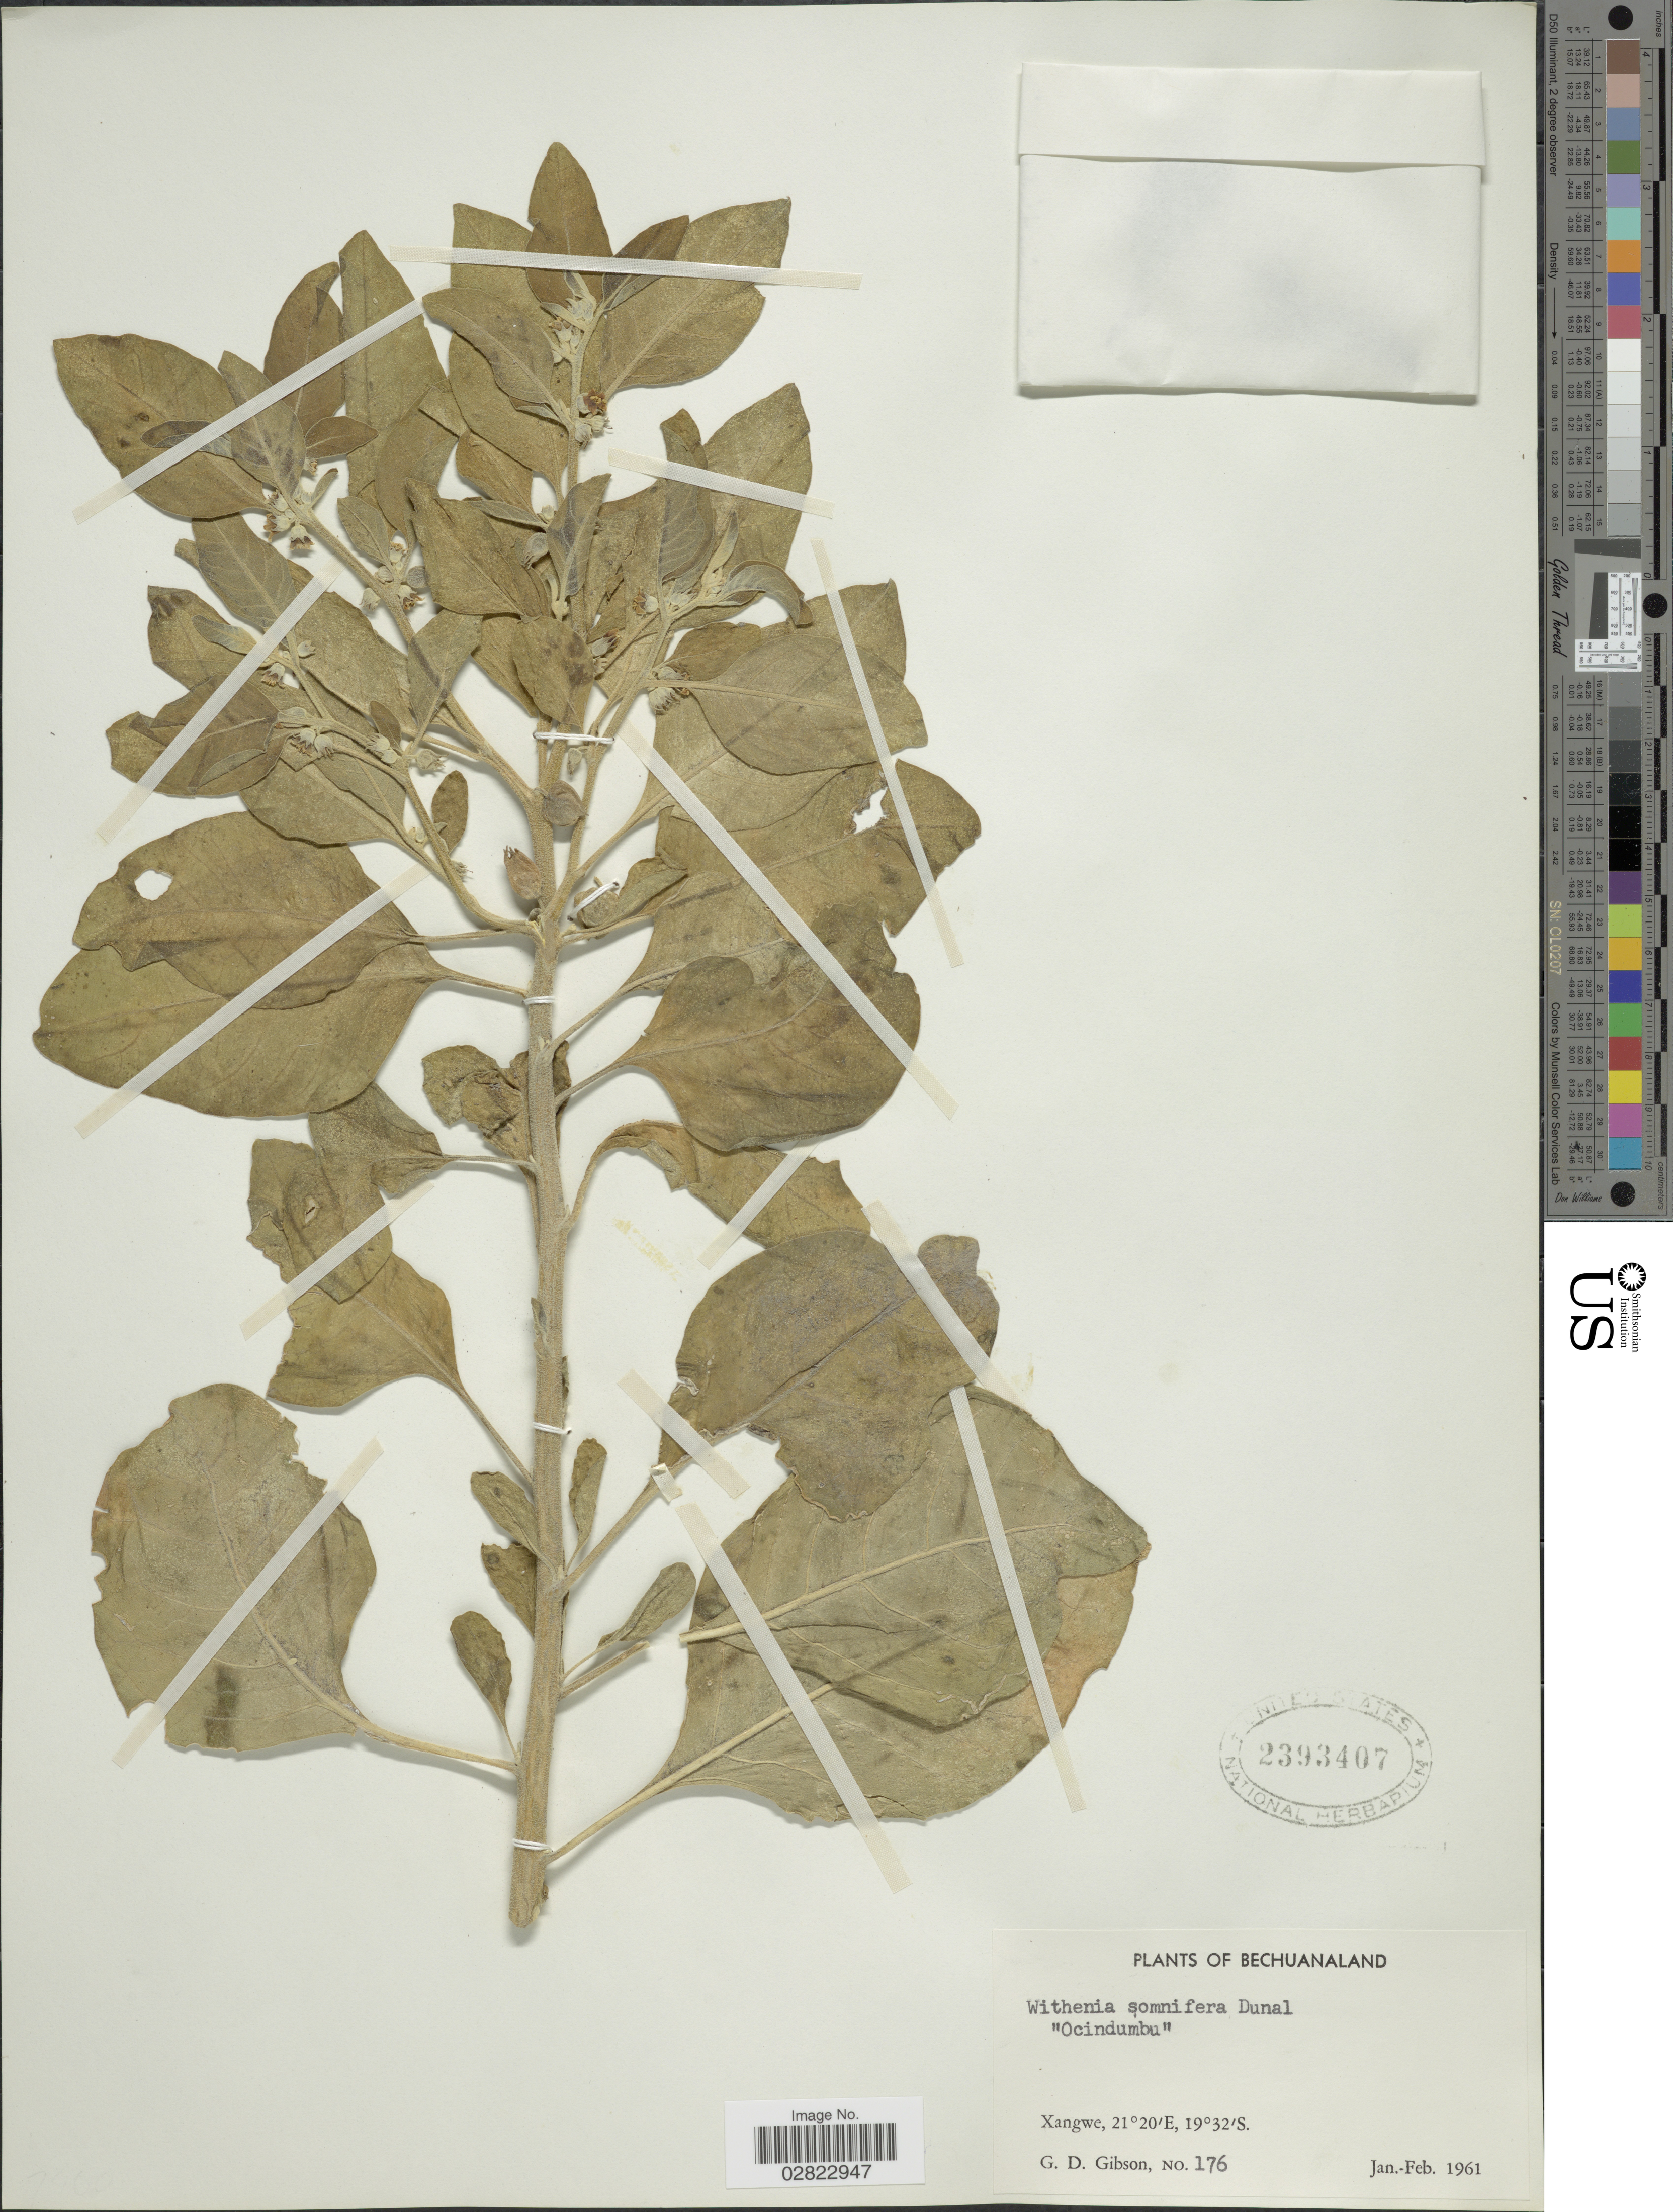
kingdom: Plantae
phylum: Tracheophyta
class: Magnoliopsida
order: Solanales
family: Solanaceae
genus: Withania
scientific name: Withania somnifera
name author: (L.) Dunal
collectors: G. D. Gibson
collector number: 176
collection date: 1961-01/1961-02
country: Botswana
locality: Bechuanaland. Xangwe.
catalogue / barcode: US 2393407